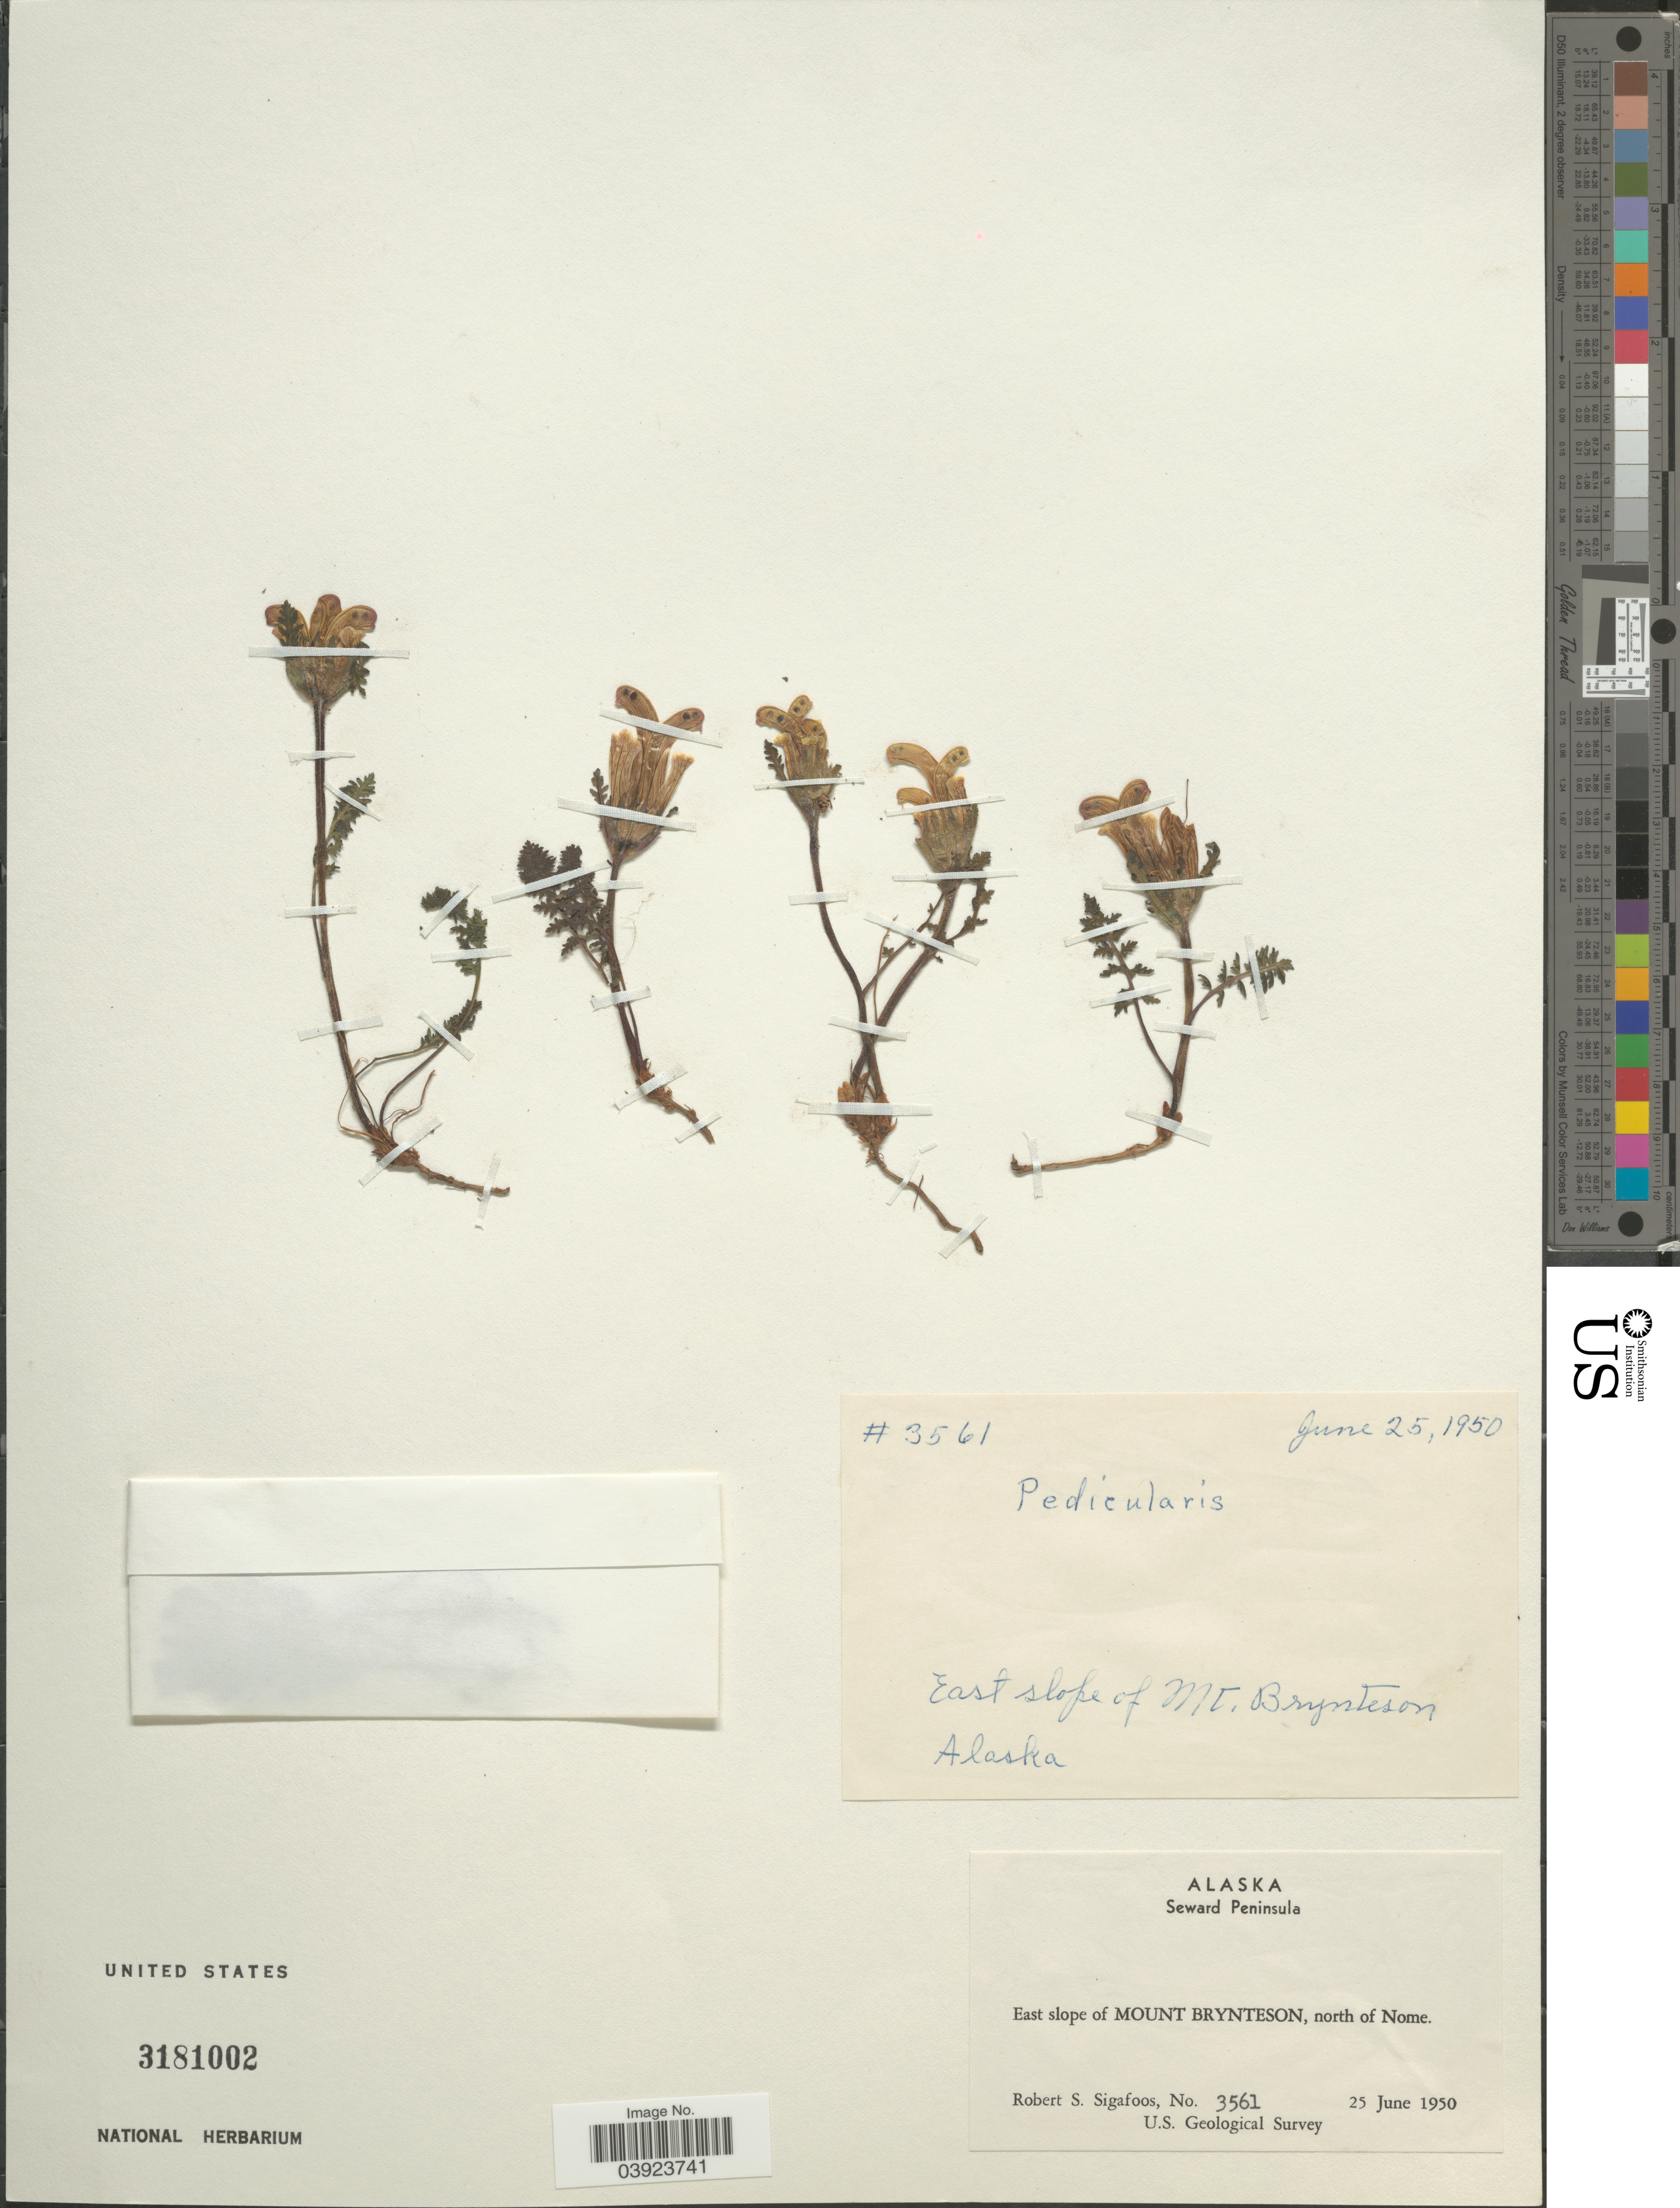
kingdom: Plantae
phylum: Tracheophyta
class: Magnoliopsida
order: Lamiales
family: Orobanchaceae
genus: Pedicularis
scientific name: Pedicularis sp.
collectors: R. Sigafoos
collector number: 3561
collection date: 1950-06-25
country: United States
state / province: Alaska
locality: East slope of Mt. Brynteson. Seward Peninsula. East slope of Mount Brynteson, north of Nome.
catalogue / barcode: US 3181002